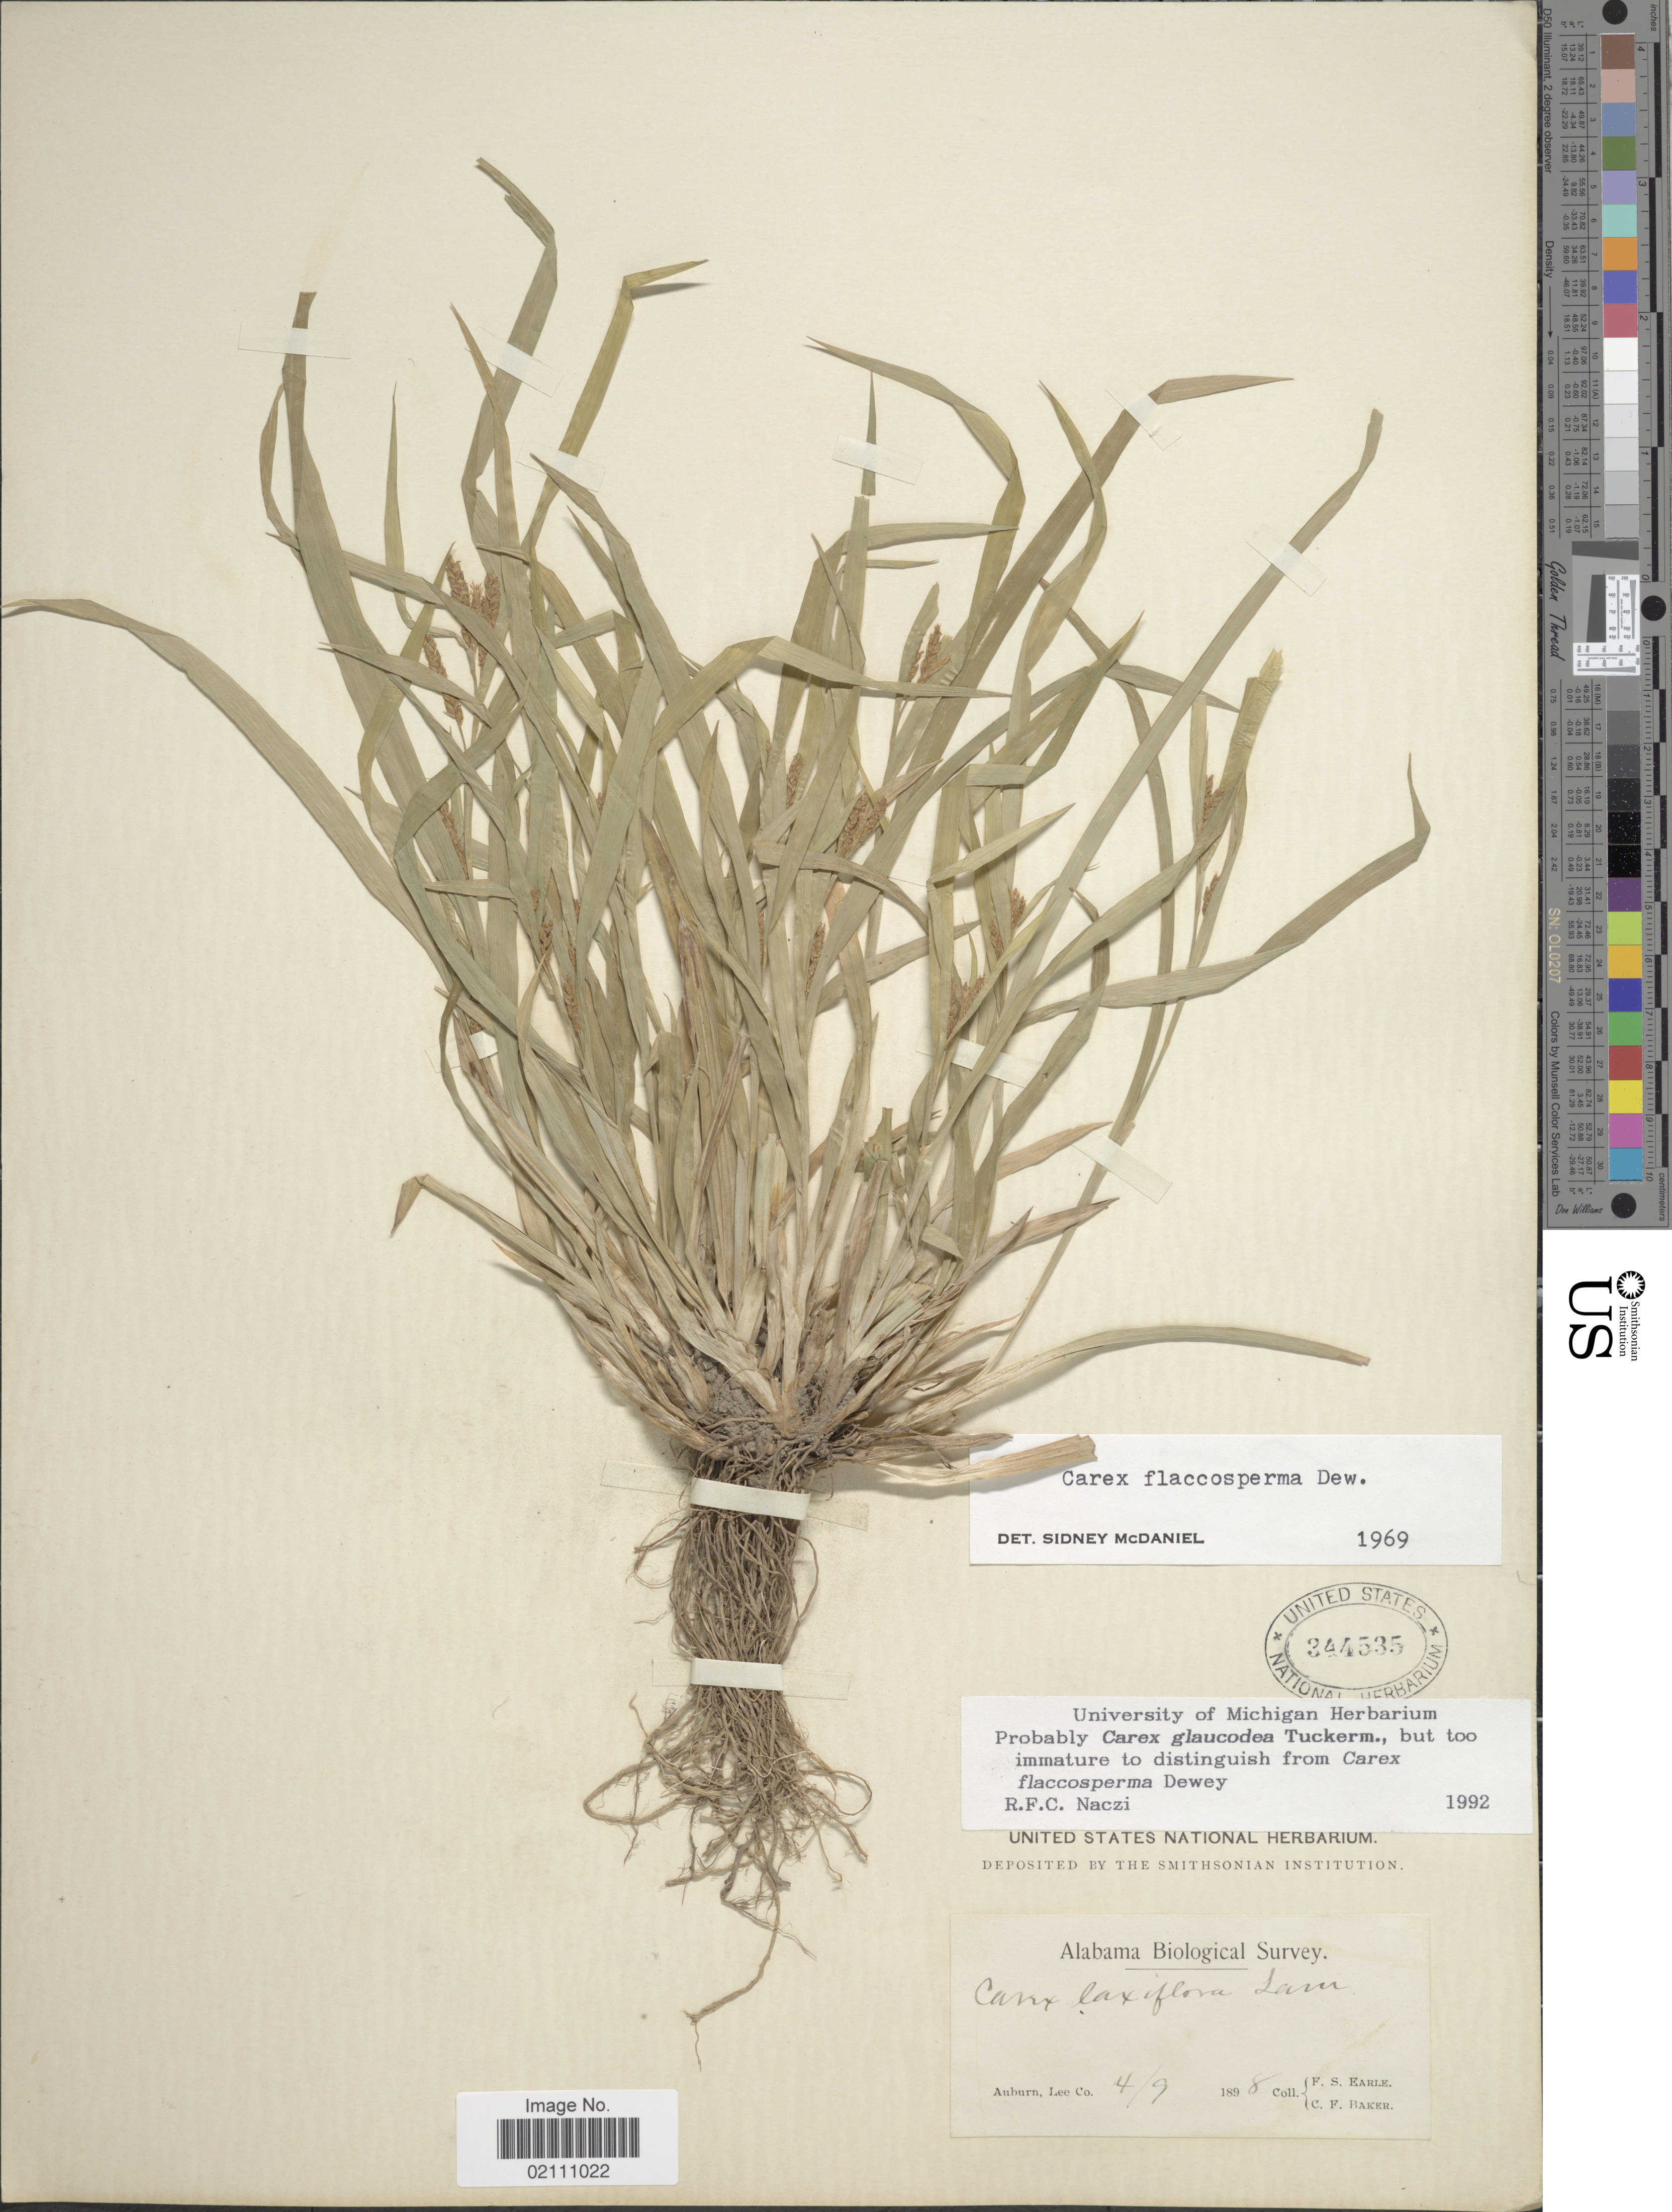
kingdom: Plantae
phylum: Tracheophyta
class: Liliopsida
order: Poales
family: Cyperaceae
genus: Carex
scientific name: Carex glaucodea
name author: Tuck. ex Olney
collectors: F. S. Earle & C. F. Baker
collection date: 1898-09-04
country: United States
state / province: Alabama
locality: Auburn, Lee Co.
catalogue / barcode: US 344535